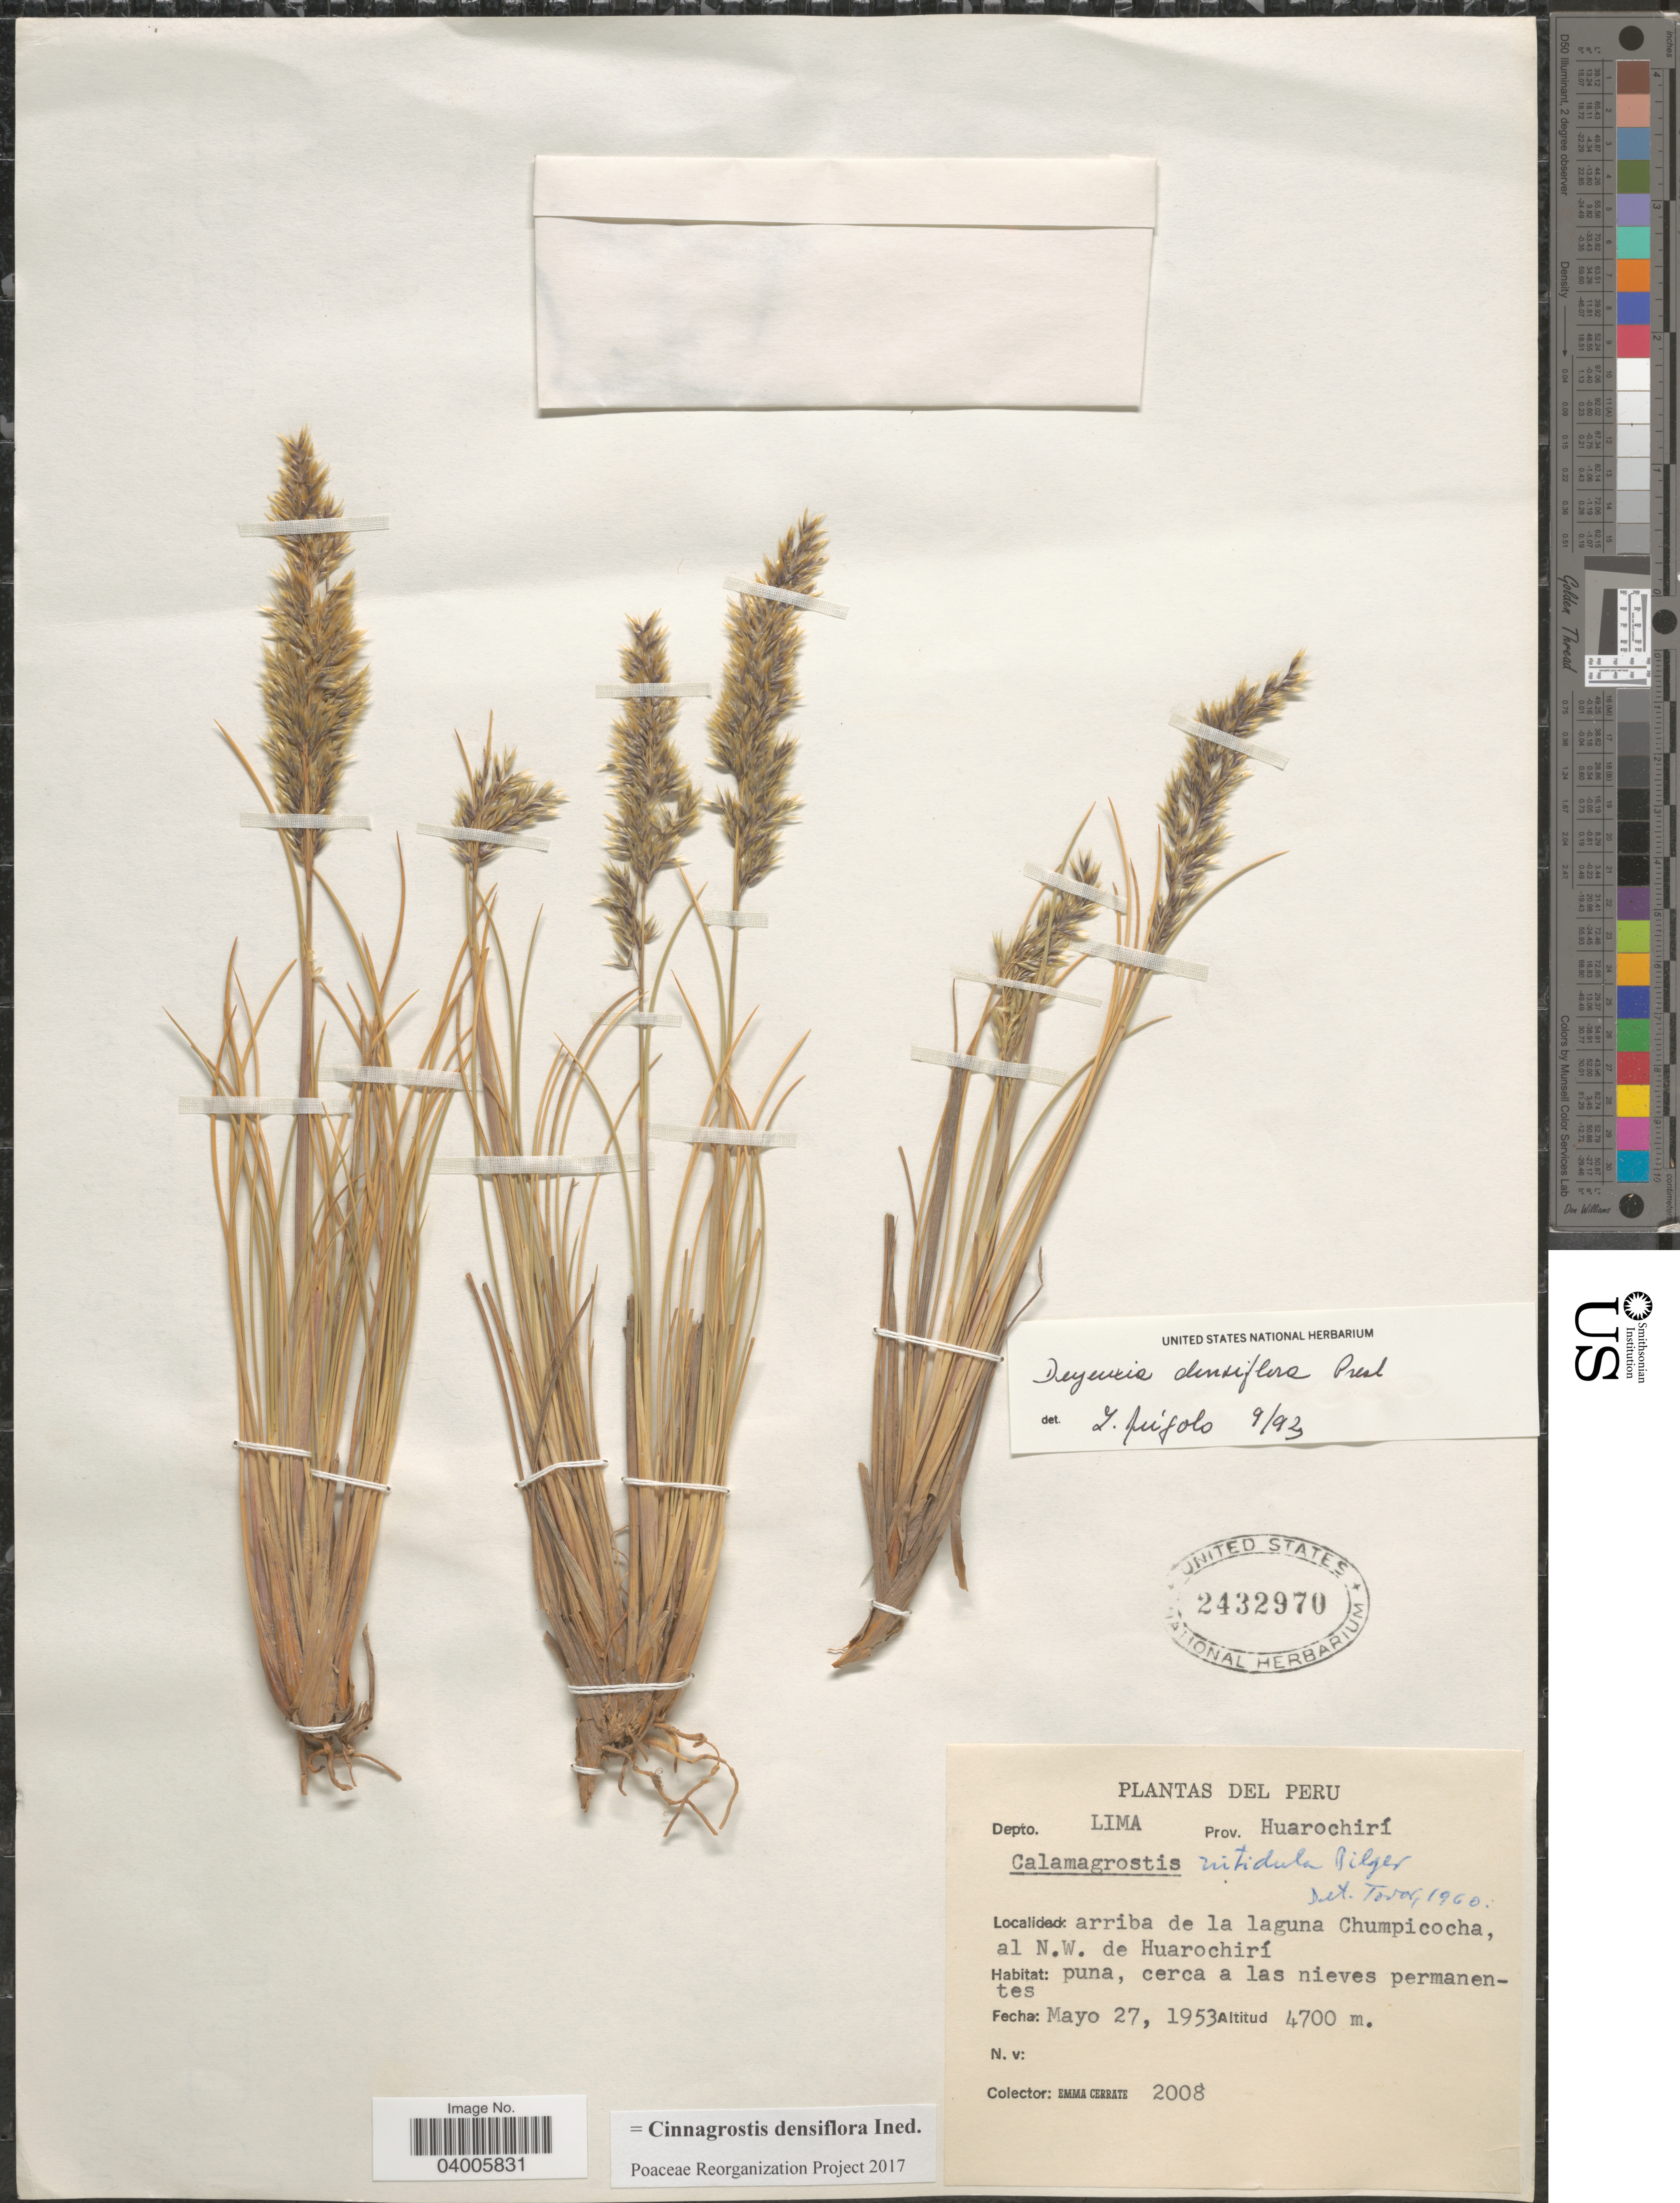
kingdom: Plantae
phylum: Tracheophyta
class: Liliopsida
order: Poales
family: Poaceae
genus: Cinnagrostis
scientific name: Cinnagrostis densiflora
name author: (J. Presl) P.M. Peterson et al.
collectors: E. Cerrate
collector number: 2008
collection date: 1953-05-27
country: Peru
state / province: Lima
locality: Depto. Lima. Prov. Huarochirí. Arriba de la laguna Chumpicocha, al N.W. de Huarochirí.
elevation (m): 4700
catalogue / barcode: US 2432970